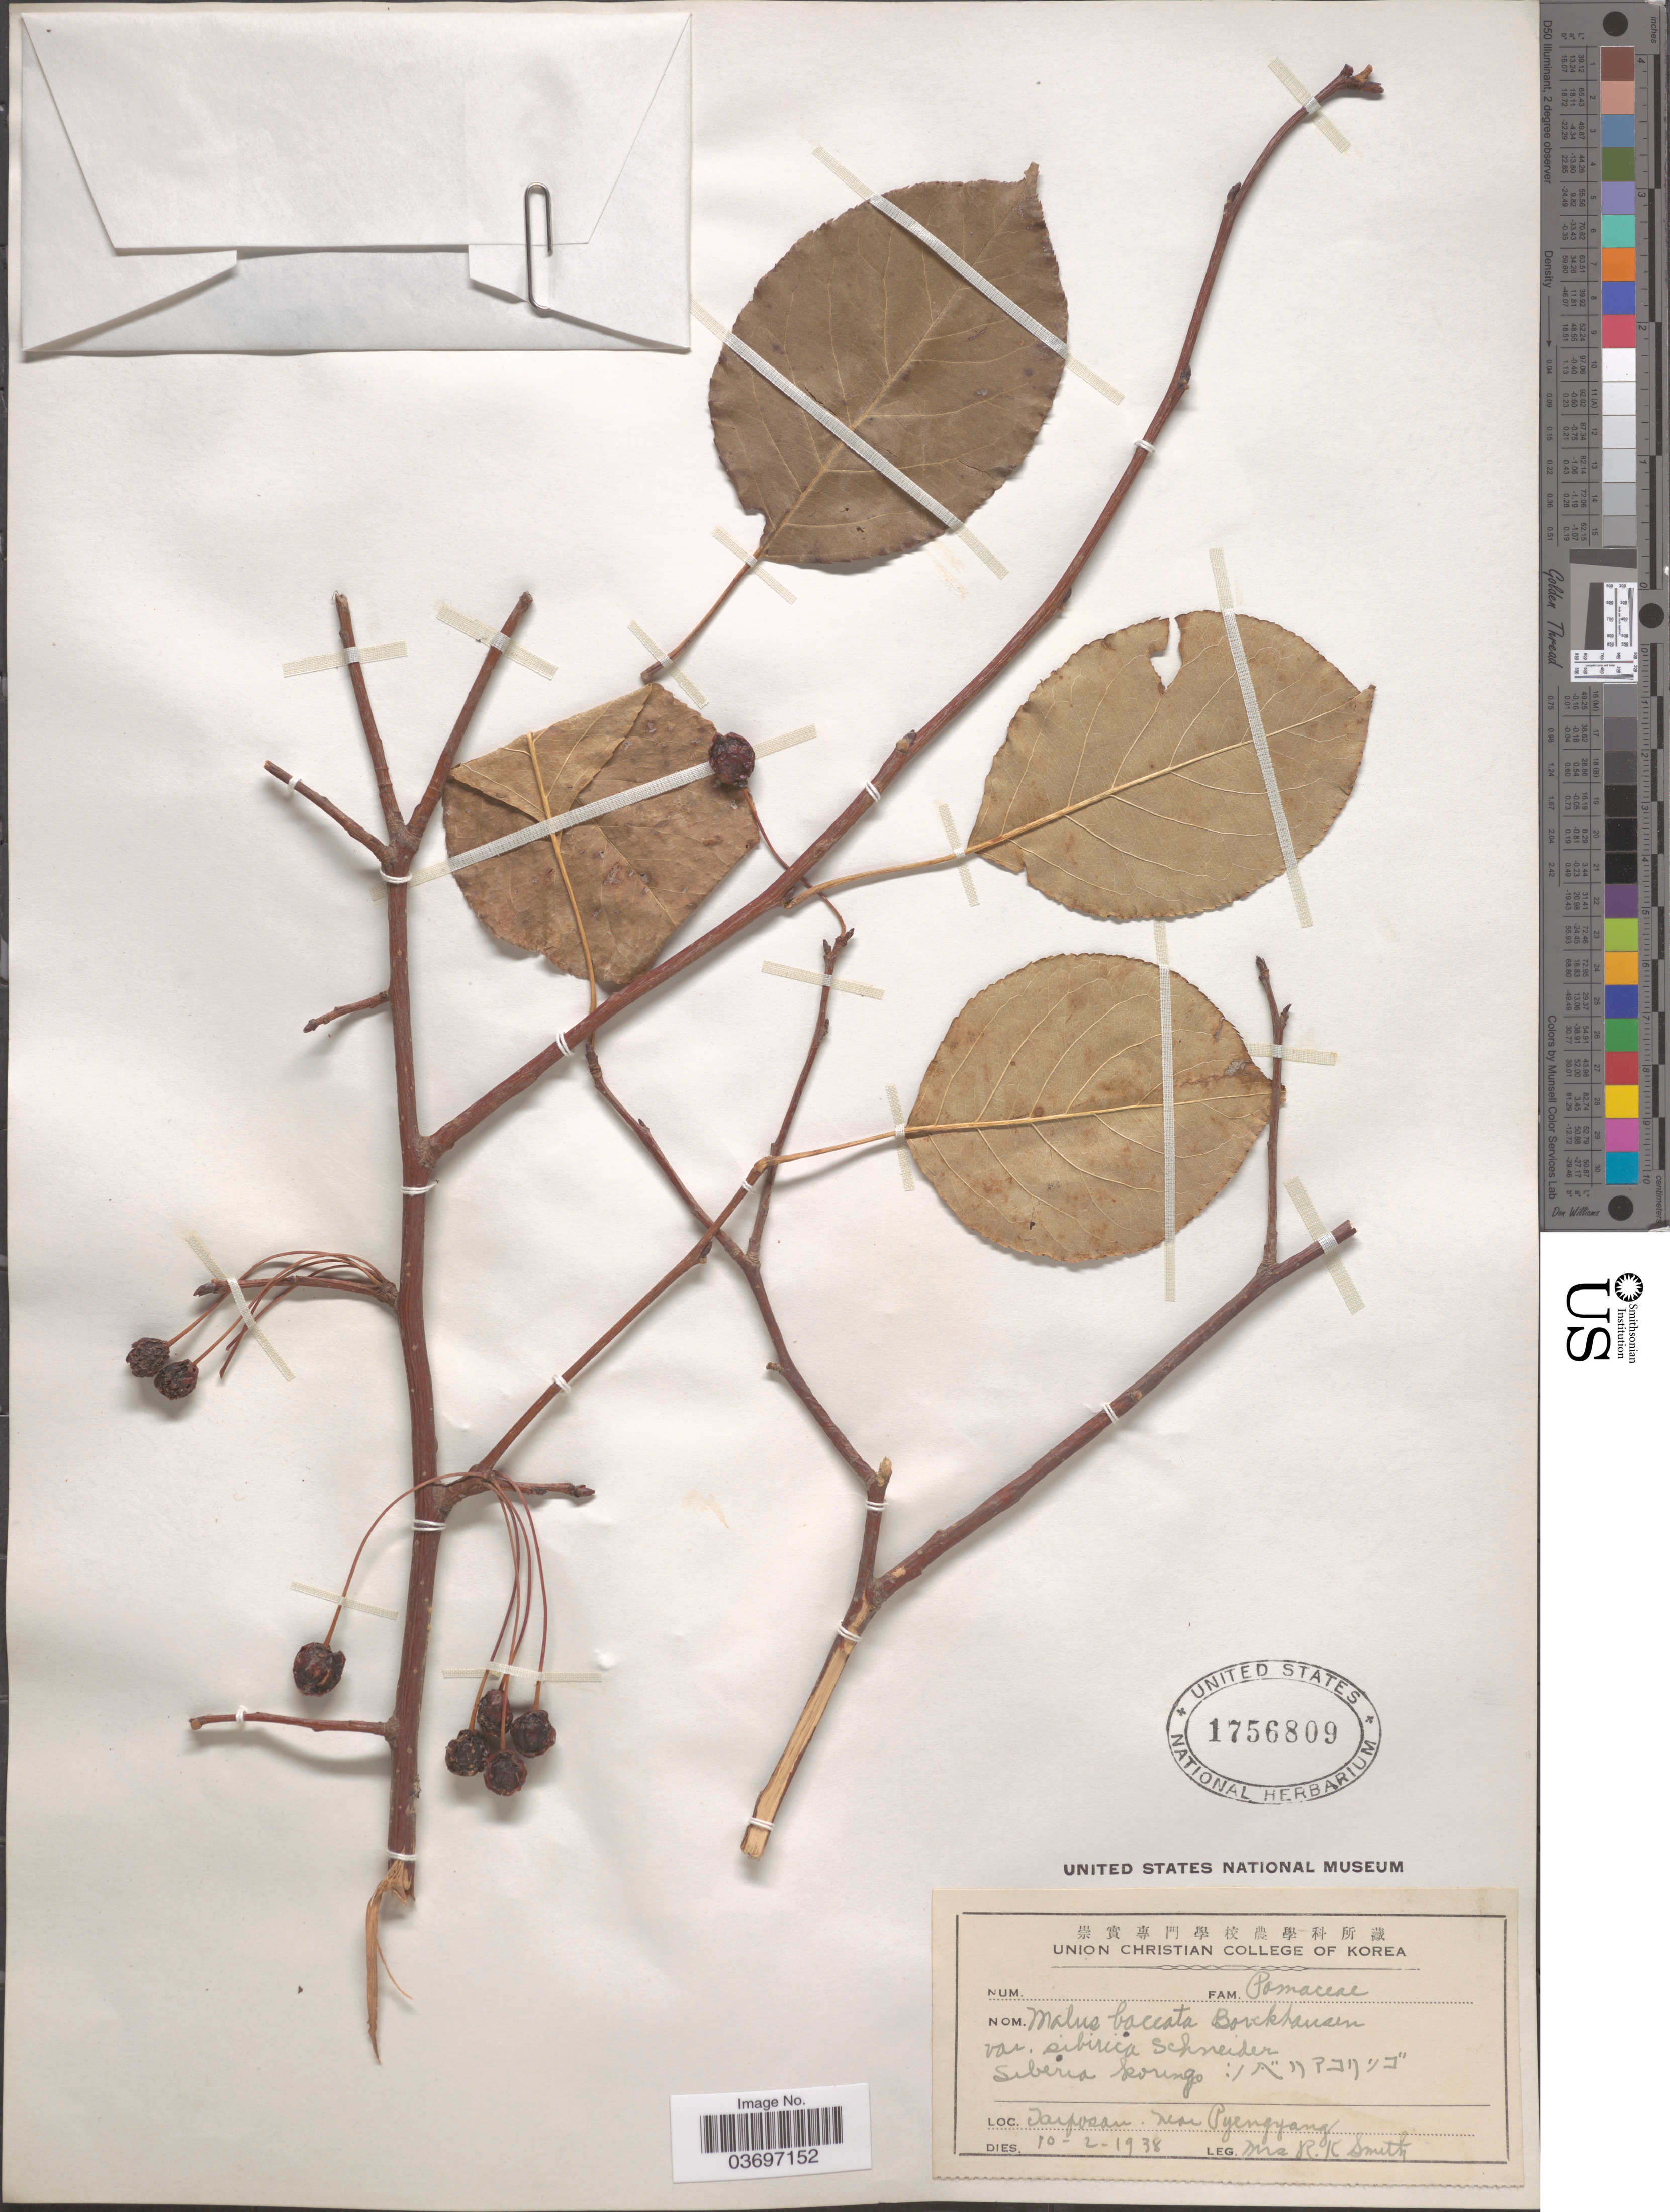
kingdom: Plantae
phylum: Tracheophyta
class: Magnoliopsida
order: Rosales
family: Rosaceae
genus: Malus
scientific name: Malus baccata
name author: (L.) Borkh.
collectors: Mrs. R. K. Smith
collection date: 1938-02-10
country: North Korea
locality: Tarpvsan . Near Pyengyang.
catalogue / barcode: US 1756809